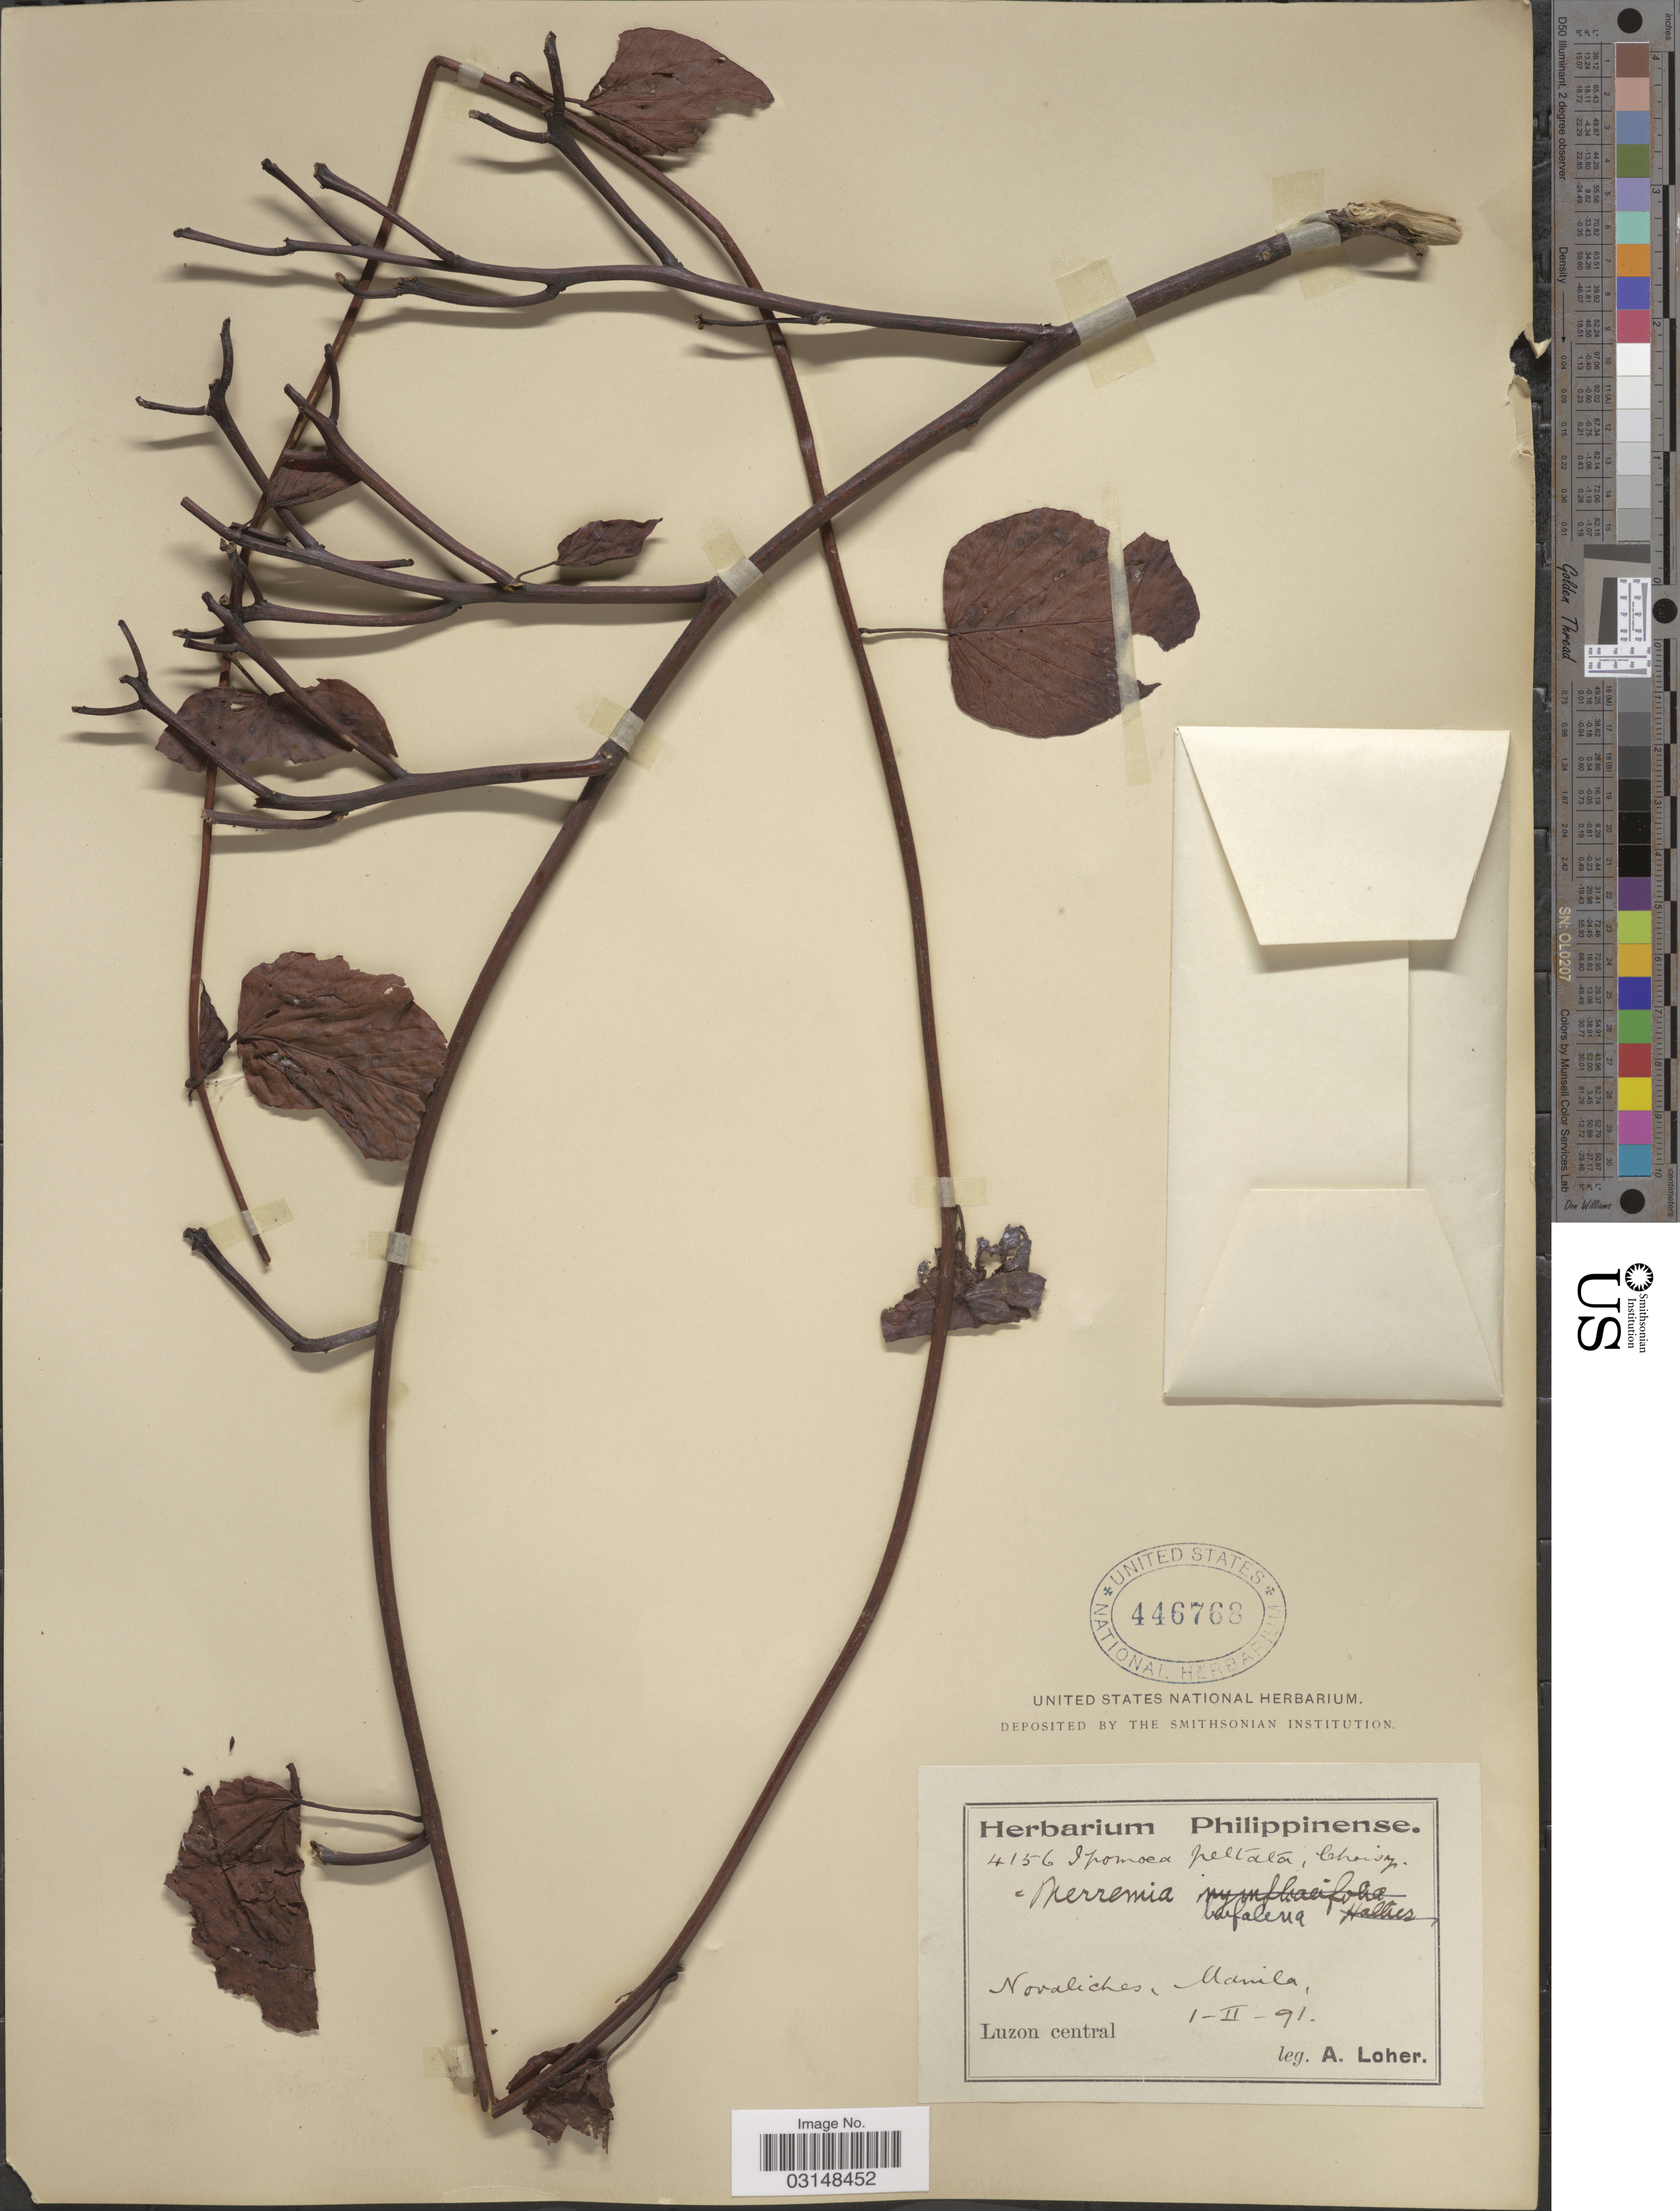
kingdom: Plantae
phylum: Tracheophyta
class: Magnoliopsida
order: Solanales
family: Convolvulaceae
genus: Operculina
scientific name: Operculina riedeliana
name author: (Oliv.) Ooststr.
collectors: A. Loher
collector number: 4156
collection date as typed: Transcribed d/m/y: 1/2/91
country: Philippines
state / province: Central Luzon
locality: Novaliches, Manila, Luzon central.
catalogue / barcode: US 446768